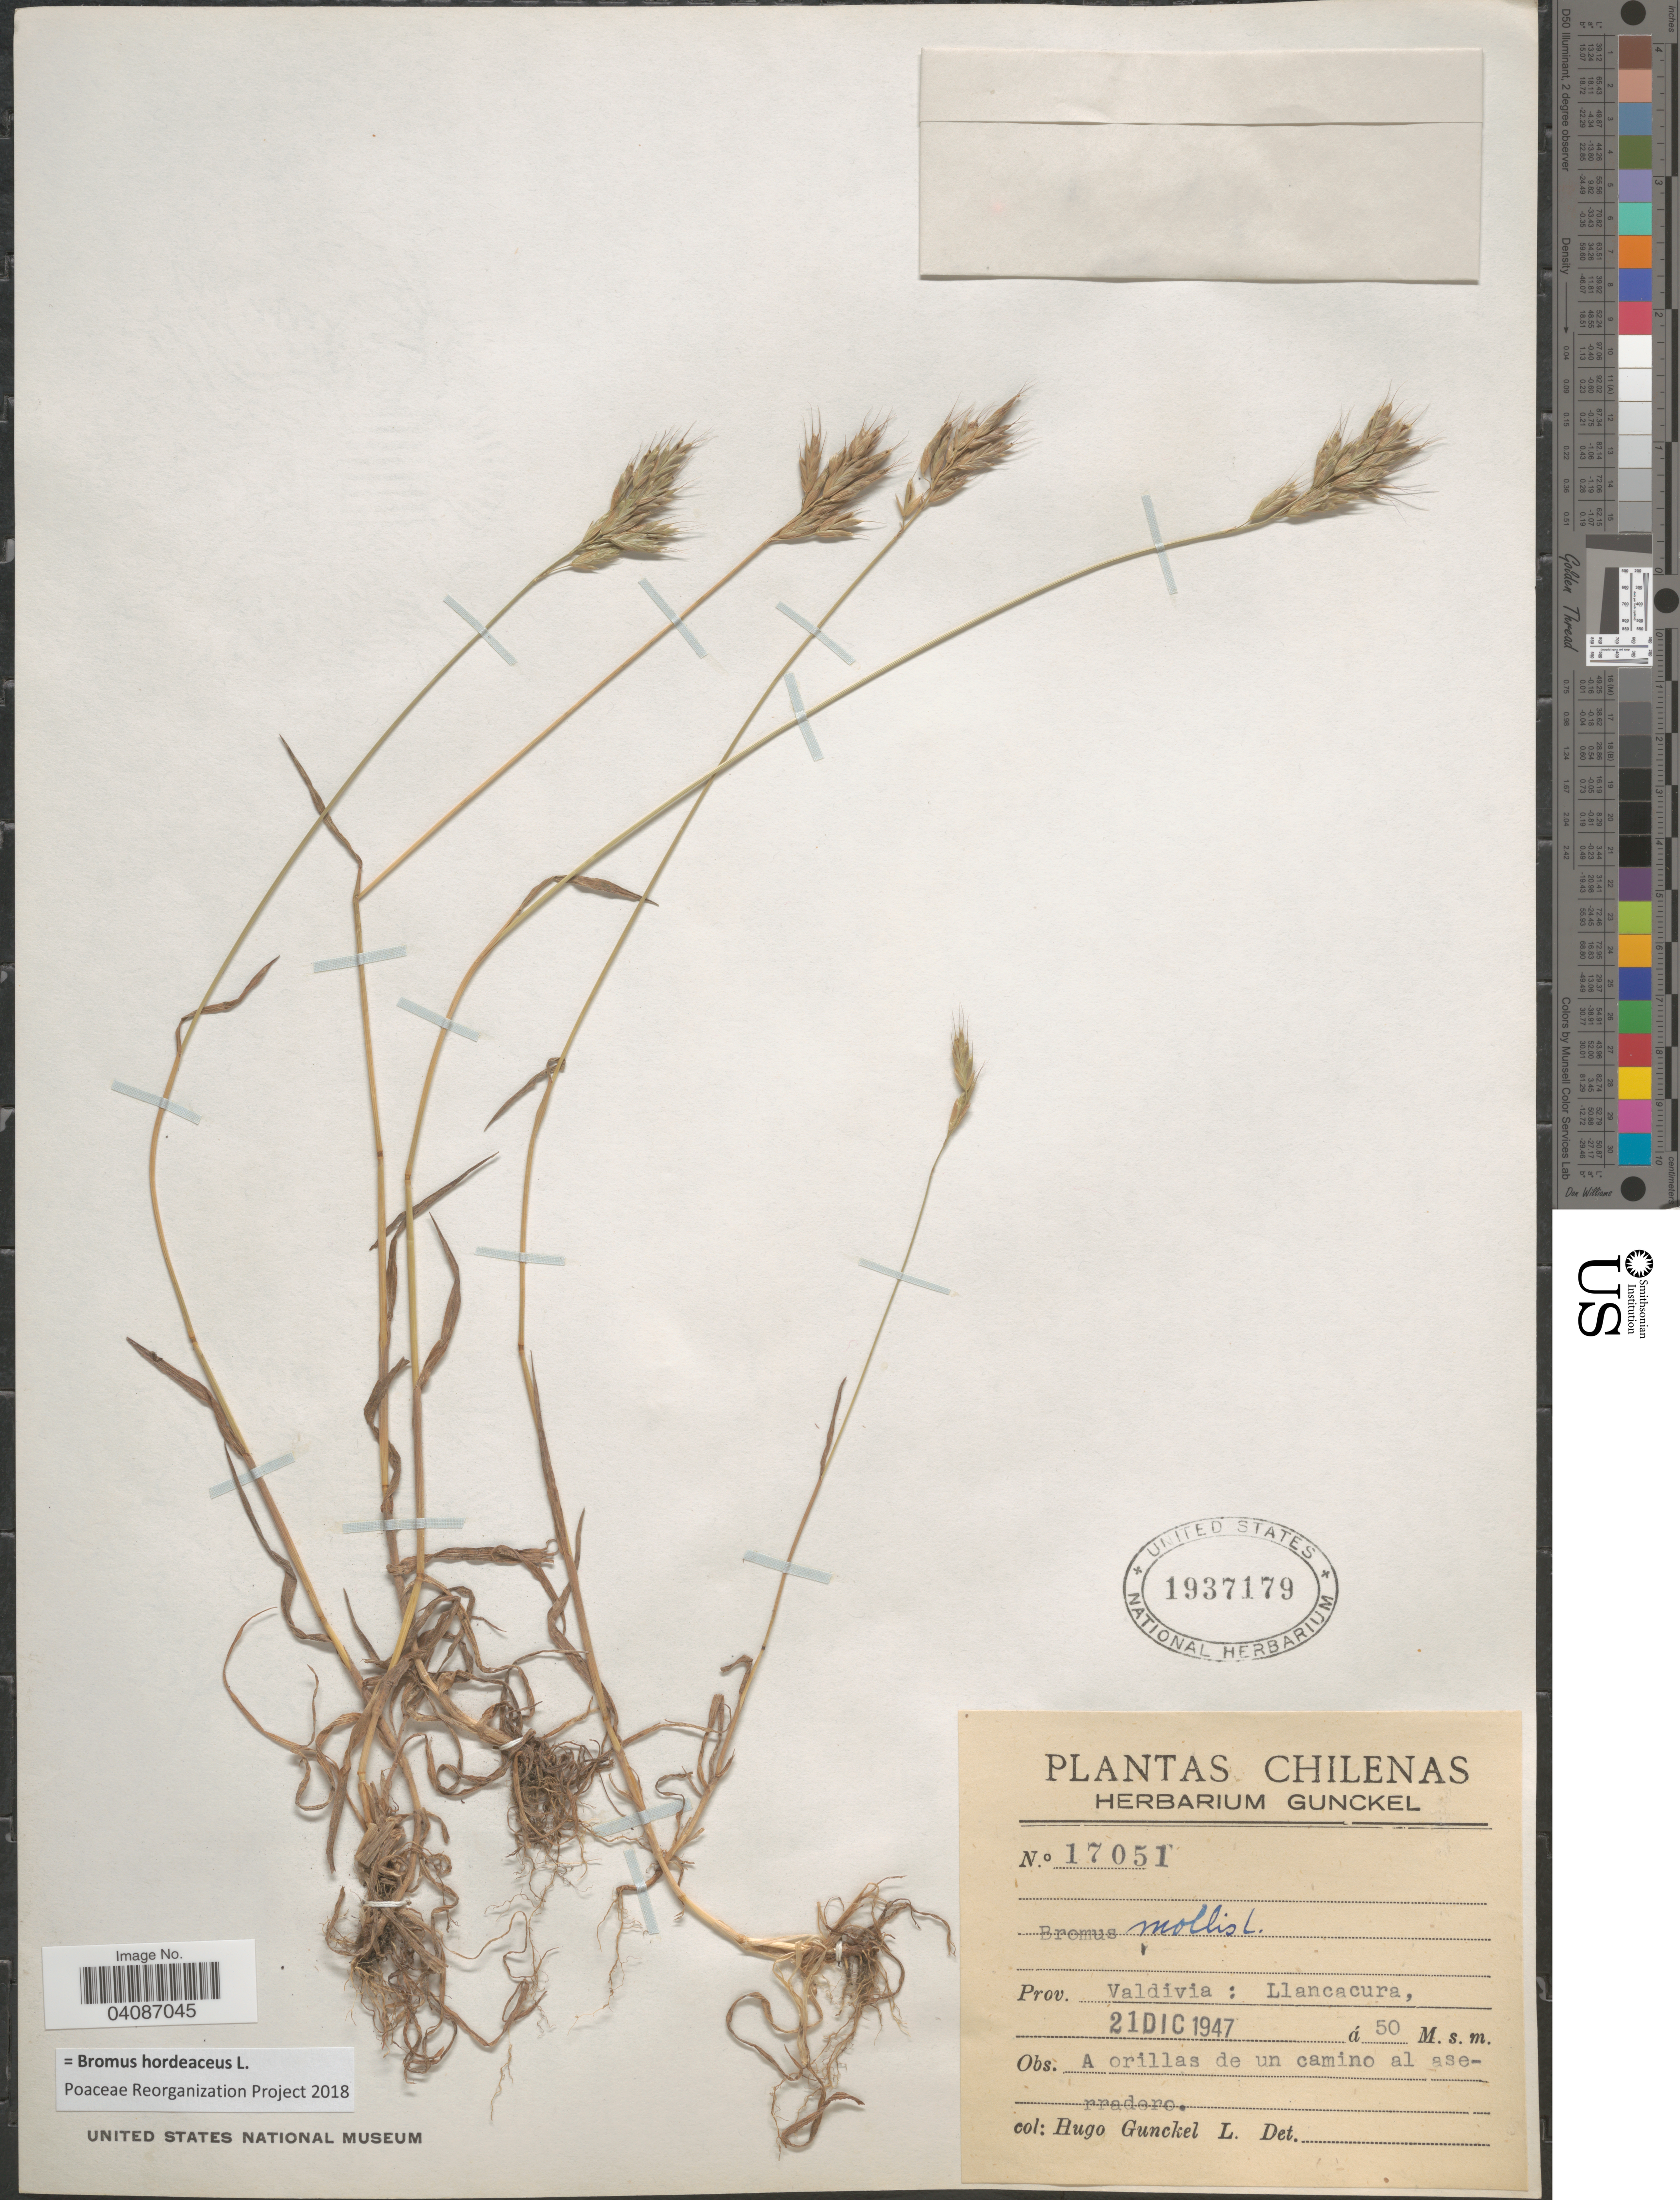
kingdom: Plantae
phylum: Tracheophyta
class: Liliopsida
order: Poales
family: Poaceae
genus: Bromus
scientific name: Bromus hordeaceus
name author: L.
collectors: H. Gunckel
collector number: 17051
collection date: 1947-12-21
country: Chile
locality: Prov. Valdivia: Llancacura.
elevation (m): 50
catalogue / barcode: US 1937179